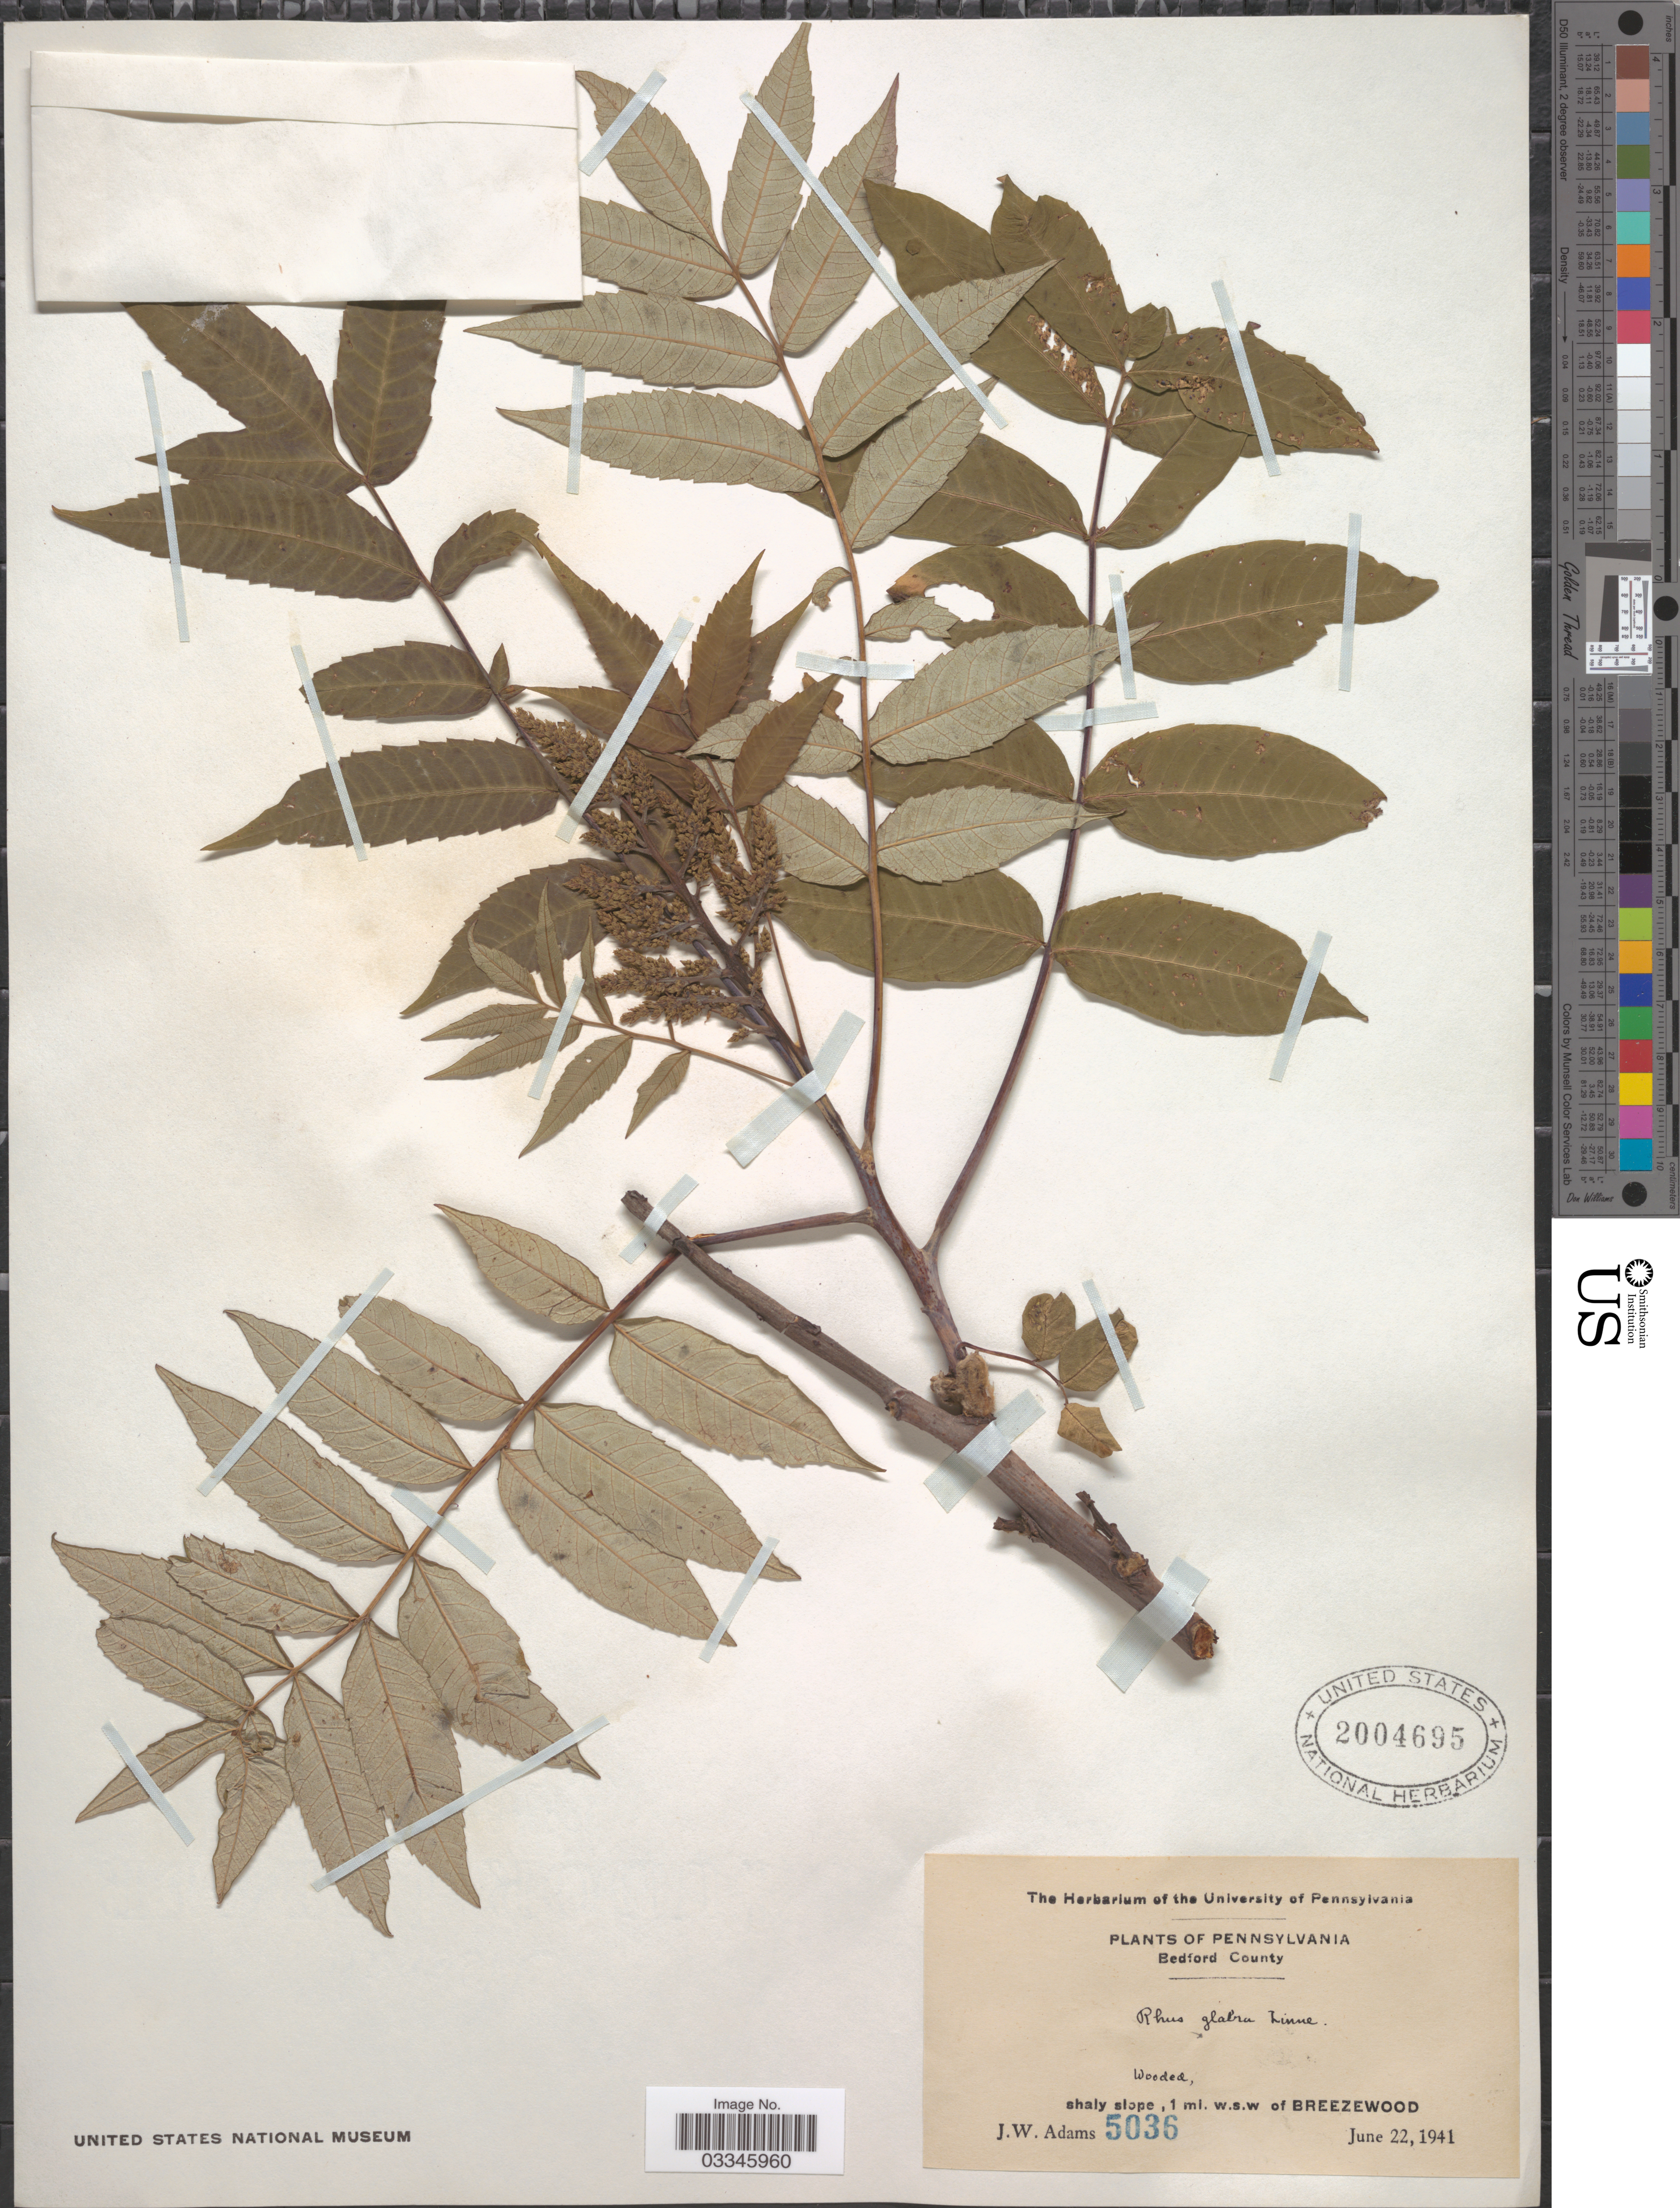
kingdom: Plantae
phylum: Tracheophyta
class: Magnoliopsida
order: Sapindales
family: Anacardiaceae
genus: Rhus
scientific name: Rhus glabra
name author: L.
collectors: J. Adams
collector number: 5036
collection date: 1941-06-22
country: United States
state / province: Pennsylvania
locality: Bedford County. 1 mi. w.s.w. of Breezewood.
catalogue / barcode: US 2004695